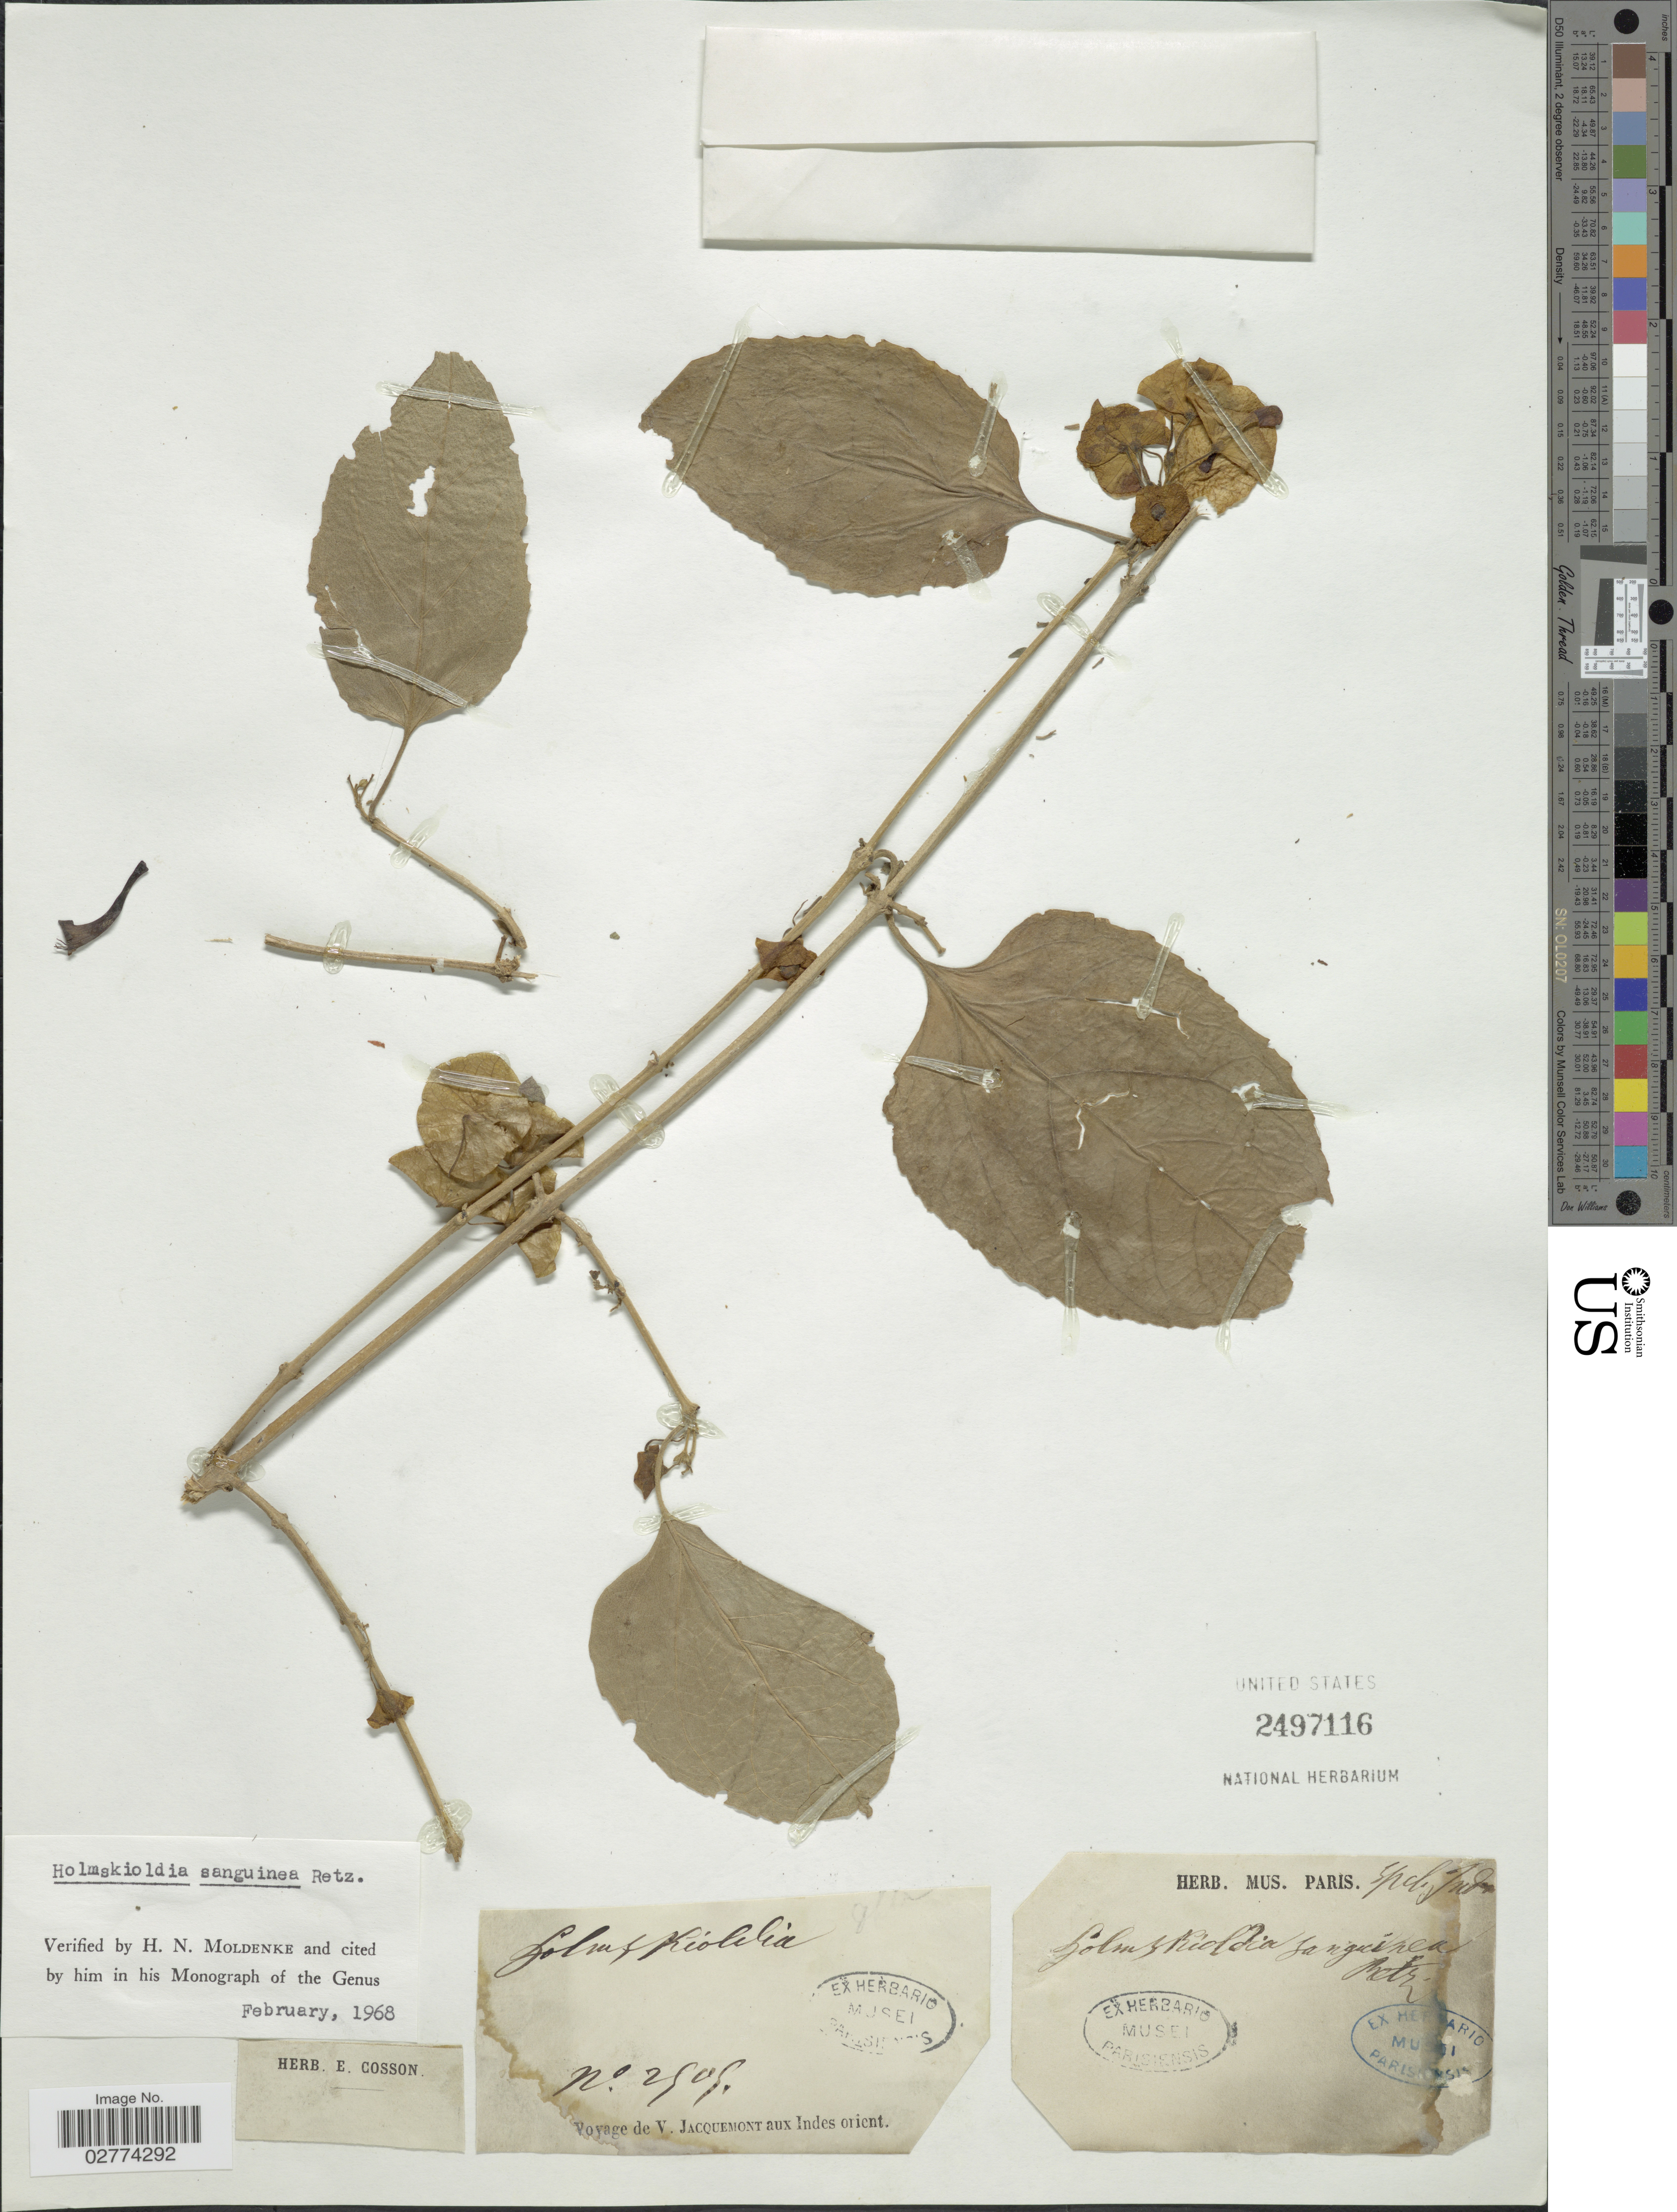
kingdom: Plantae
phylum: Tracheophyta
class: Magnoliopsida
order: Lamiales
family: Lamiaceae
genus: Holmskioldia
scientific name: Holmskioldia sanguinea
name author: Retz.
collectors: V. Jacquemont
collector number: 2505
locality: Indes orient.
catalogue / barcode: US 2497116